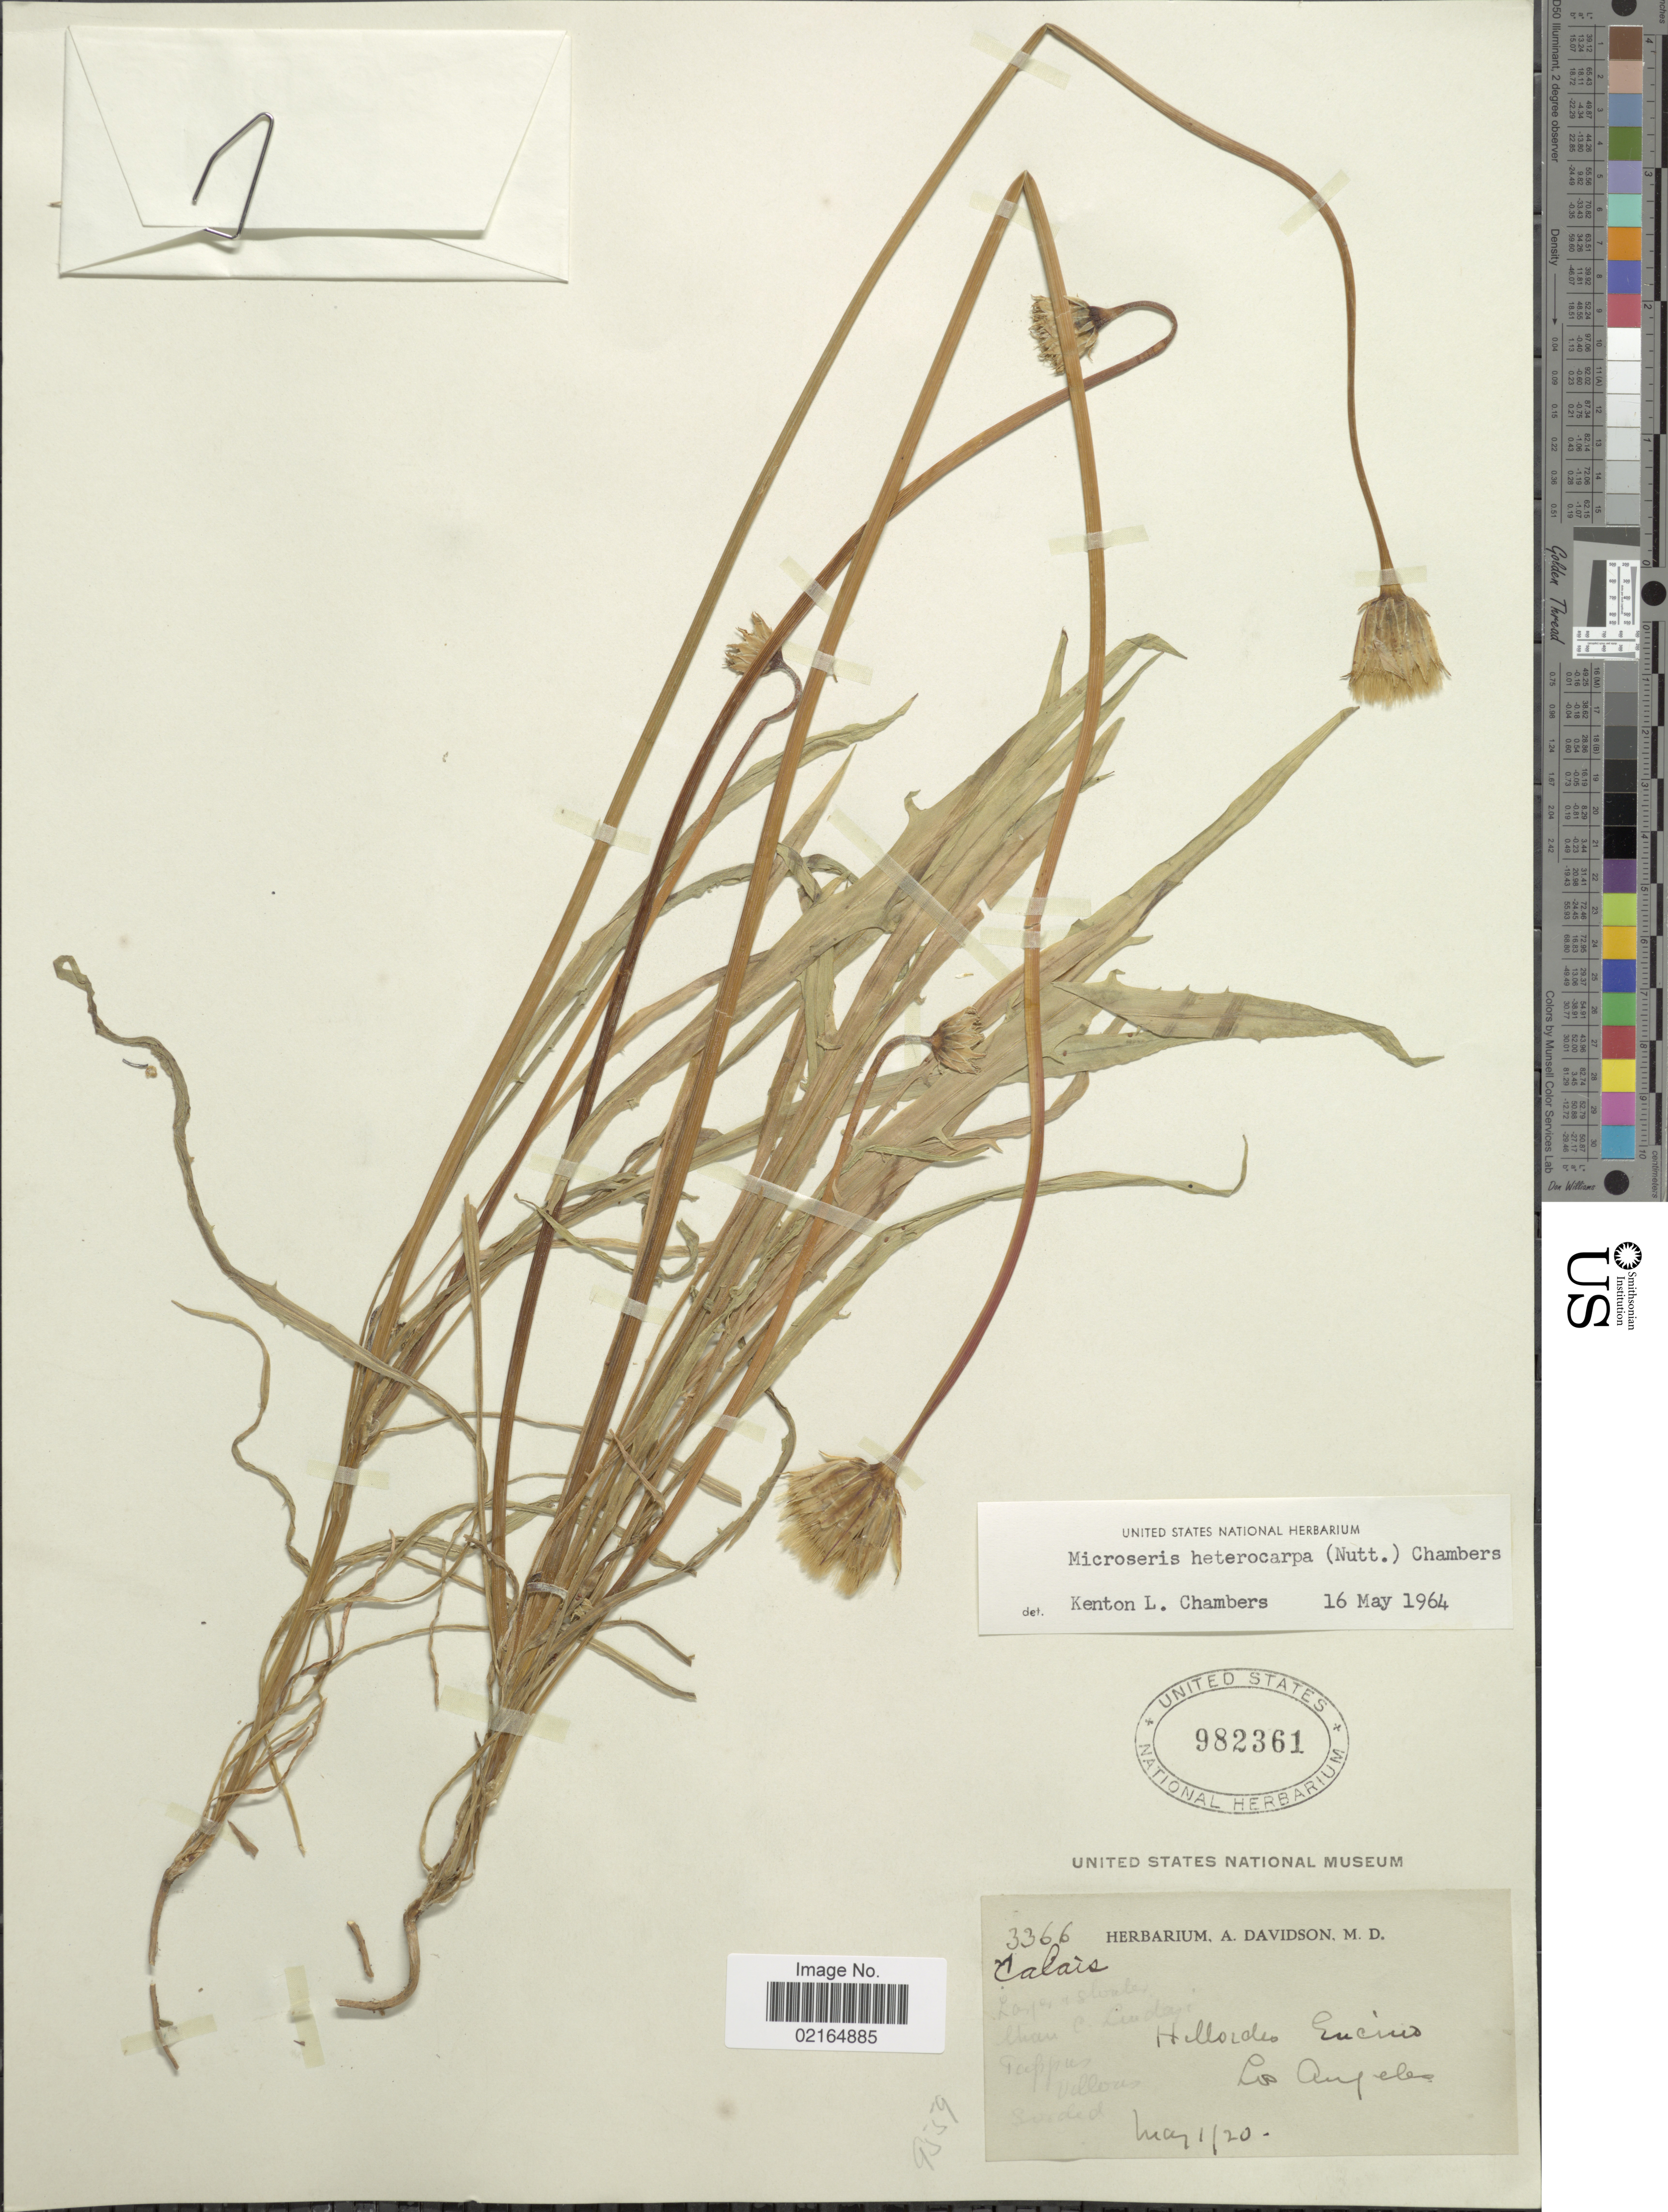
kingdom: Plantae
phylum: Tracheophyta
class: Magnoliopsida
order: Asterales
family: Asteraceae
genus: Microseris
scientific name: Microseris heterocarpa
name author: (Nutt.) K.L. Chambers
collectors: ex herb. A. Davidson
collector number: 3366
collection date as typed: Transcribed d/m/y: 1/5/20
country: United States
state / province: California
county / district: Los Angeles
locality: Hillsides Encinio, Los Angeles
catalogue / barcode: US 982361